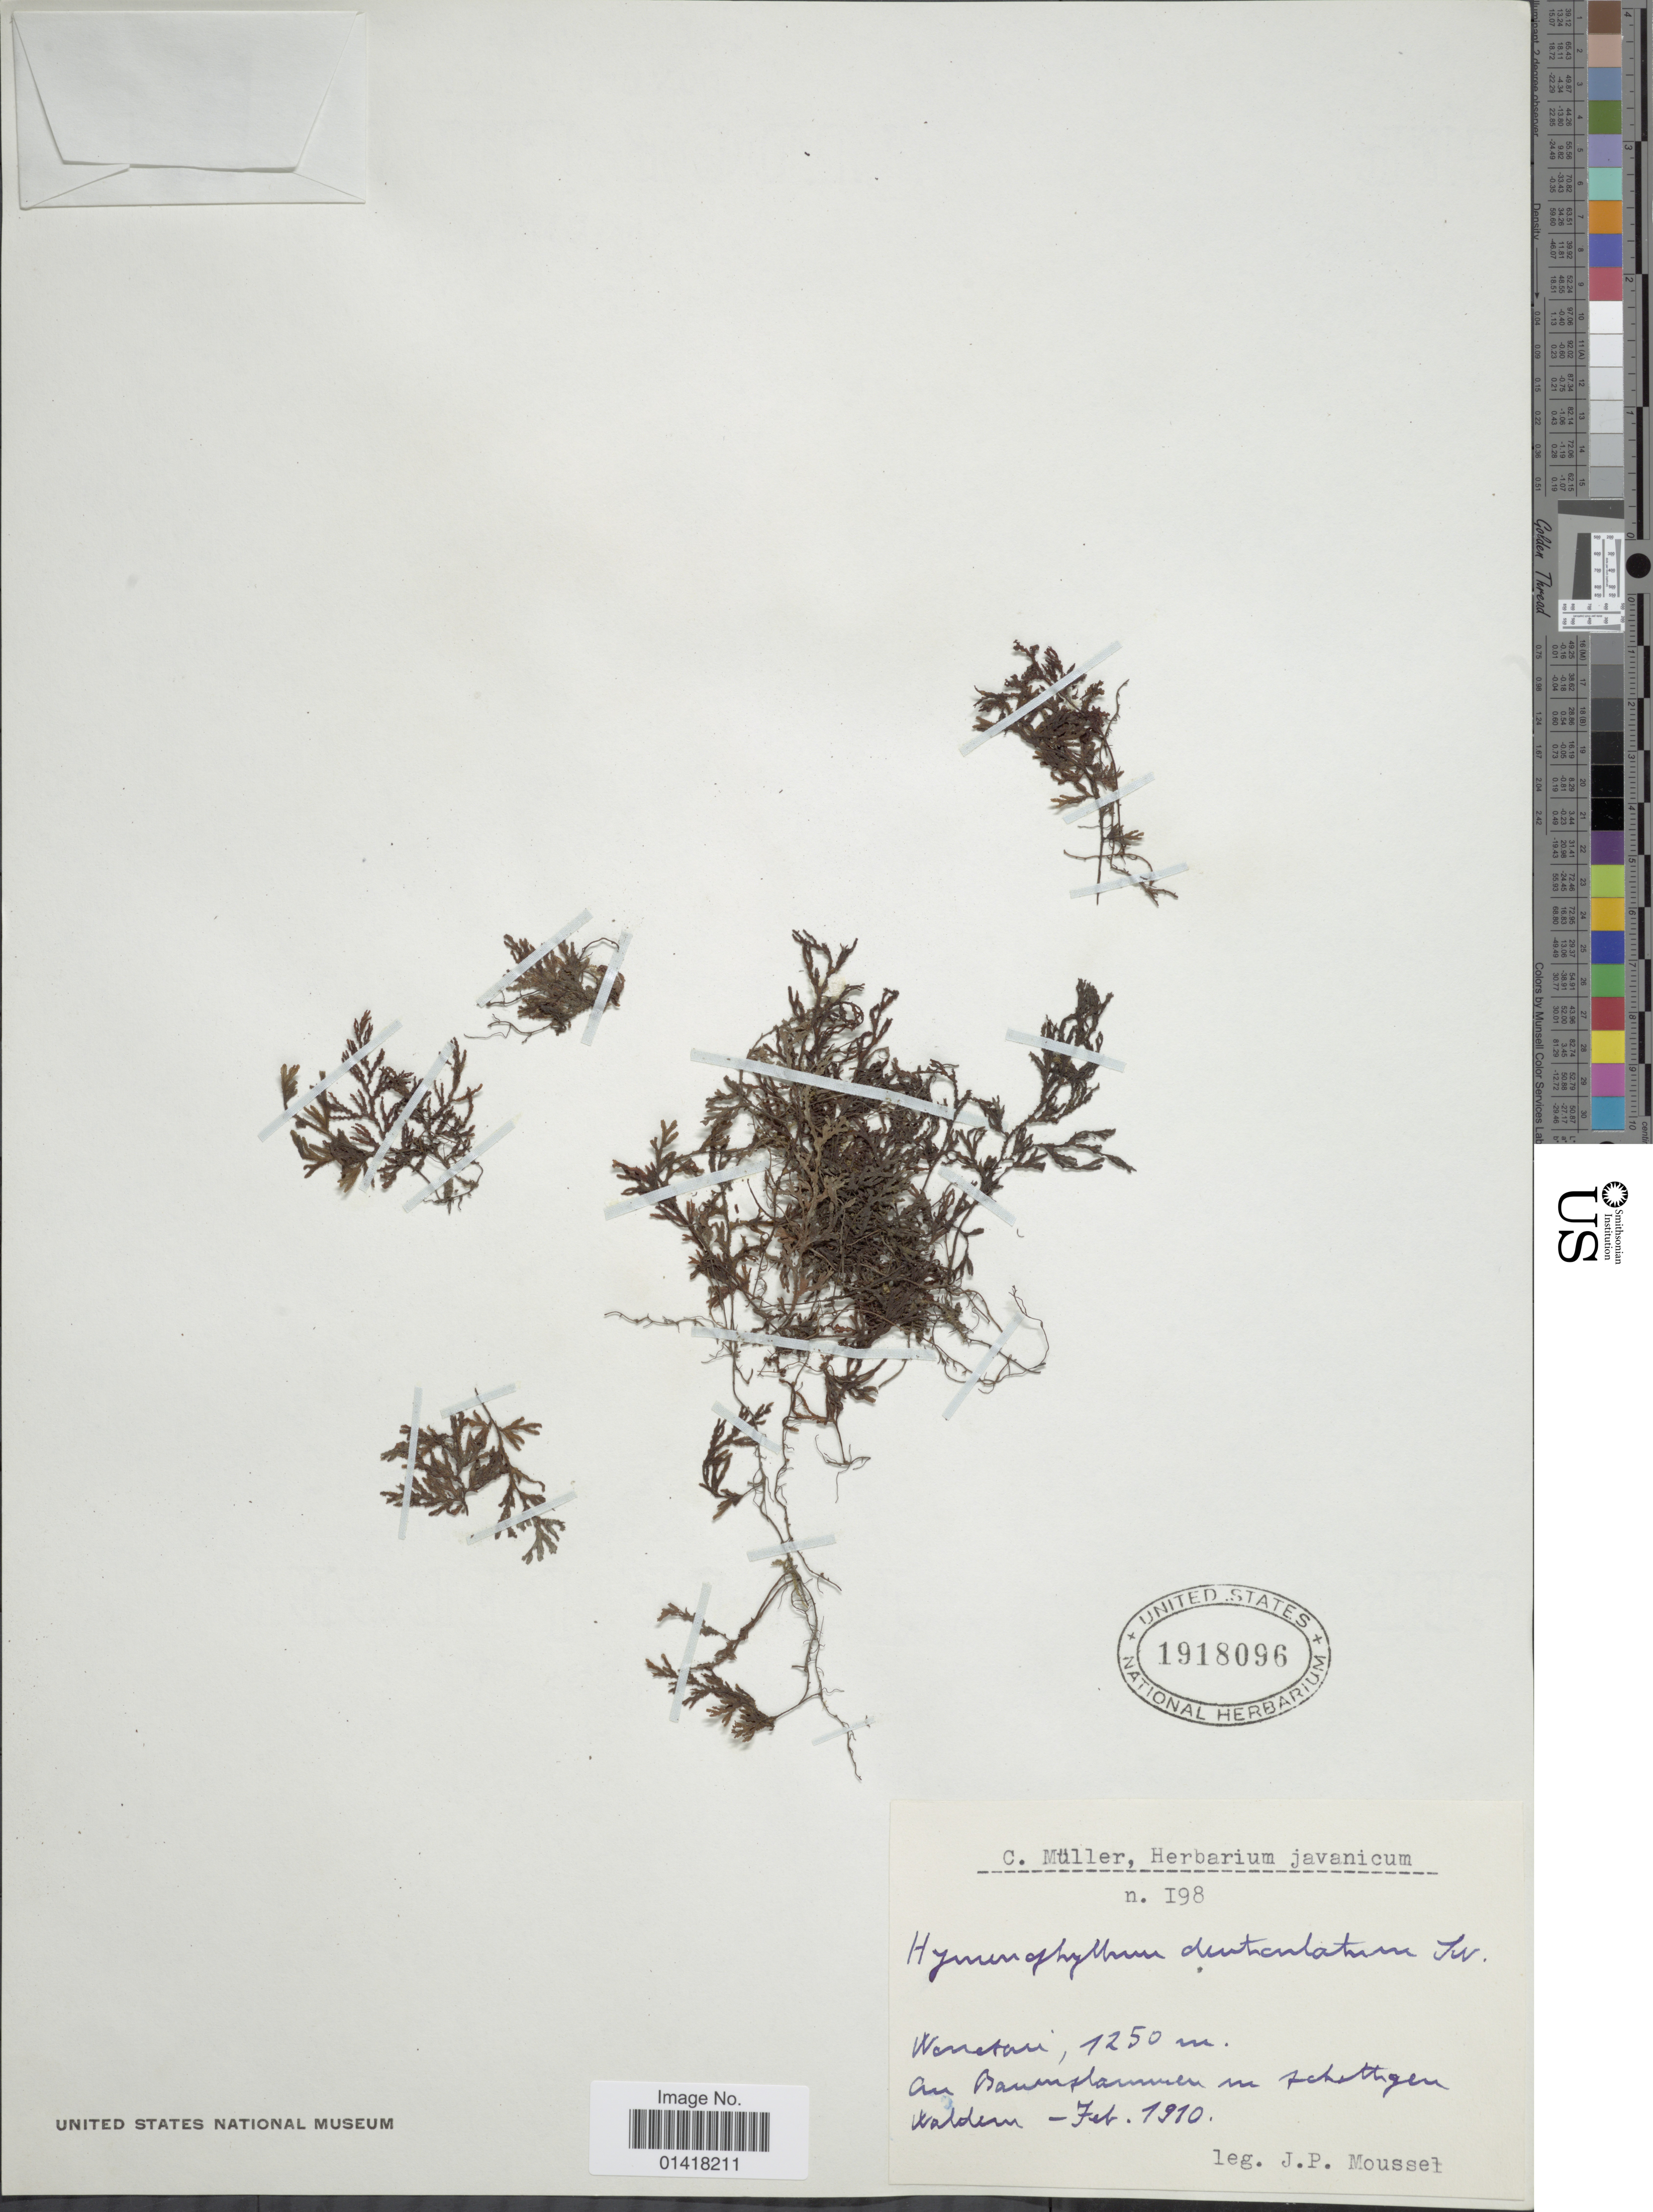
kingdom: Plantae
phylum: Tracheophyta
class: Polypodiopsida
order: Hymenophyllales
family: Hymenophyllaceae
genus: Hymenophyllum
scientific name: Hymenophyllum denticulatum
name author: Sw.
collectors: J. Mousset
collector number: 198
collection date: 1910-02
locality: Wonotai. Au Baumplammen in Fechettigen walden [interpreted]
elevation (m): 1250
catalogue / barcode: US 1918096